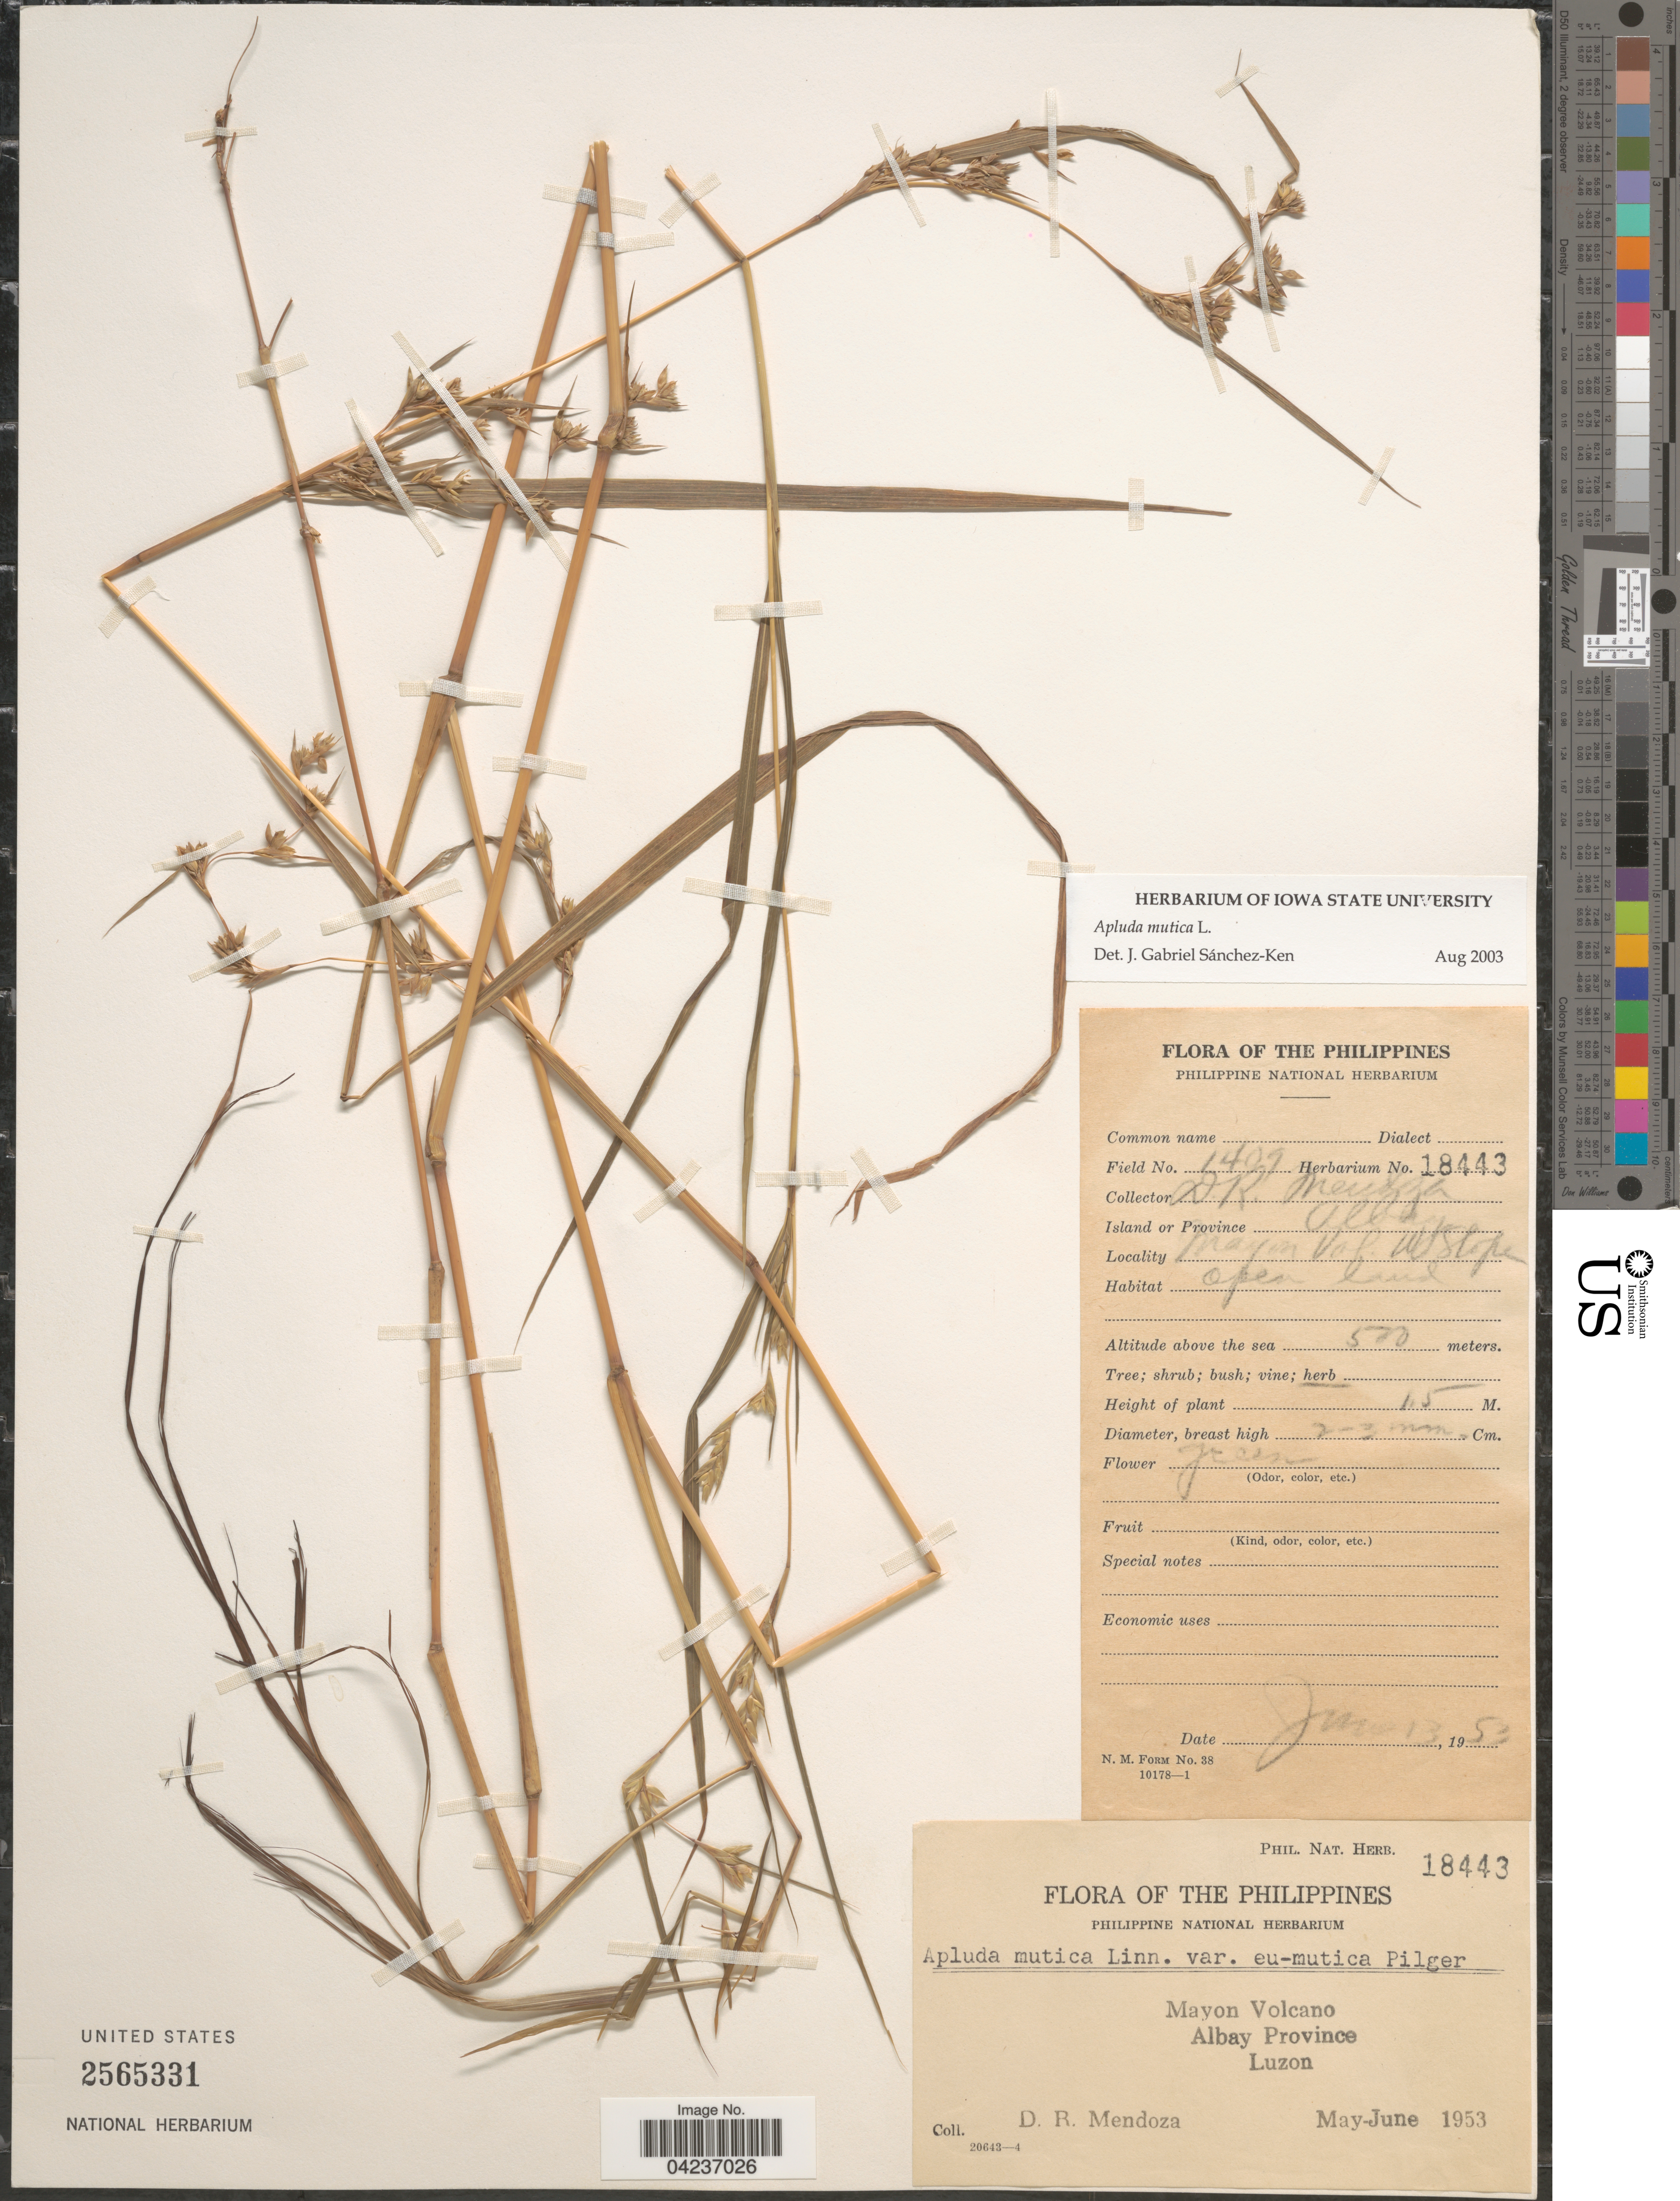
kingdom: Plantae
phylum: Tracheophyta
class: Liliopsida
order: Poales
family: Poaceae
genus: Apluda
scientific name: Apluda mutica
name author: L.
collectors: D. Mendoza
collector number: Phil. Nat. Herb. 18443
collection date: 1953-06-13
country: Philippines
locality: Mayon Volcano W Slope. Albay Province. Luzon.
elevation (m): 500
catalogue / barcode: US 2565331